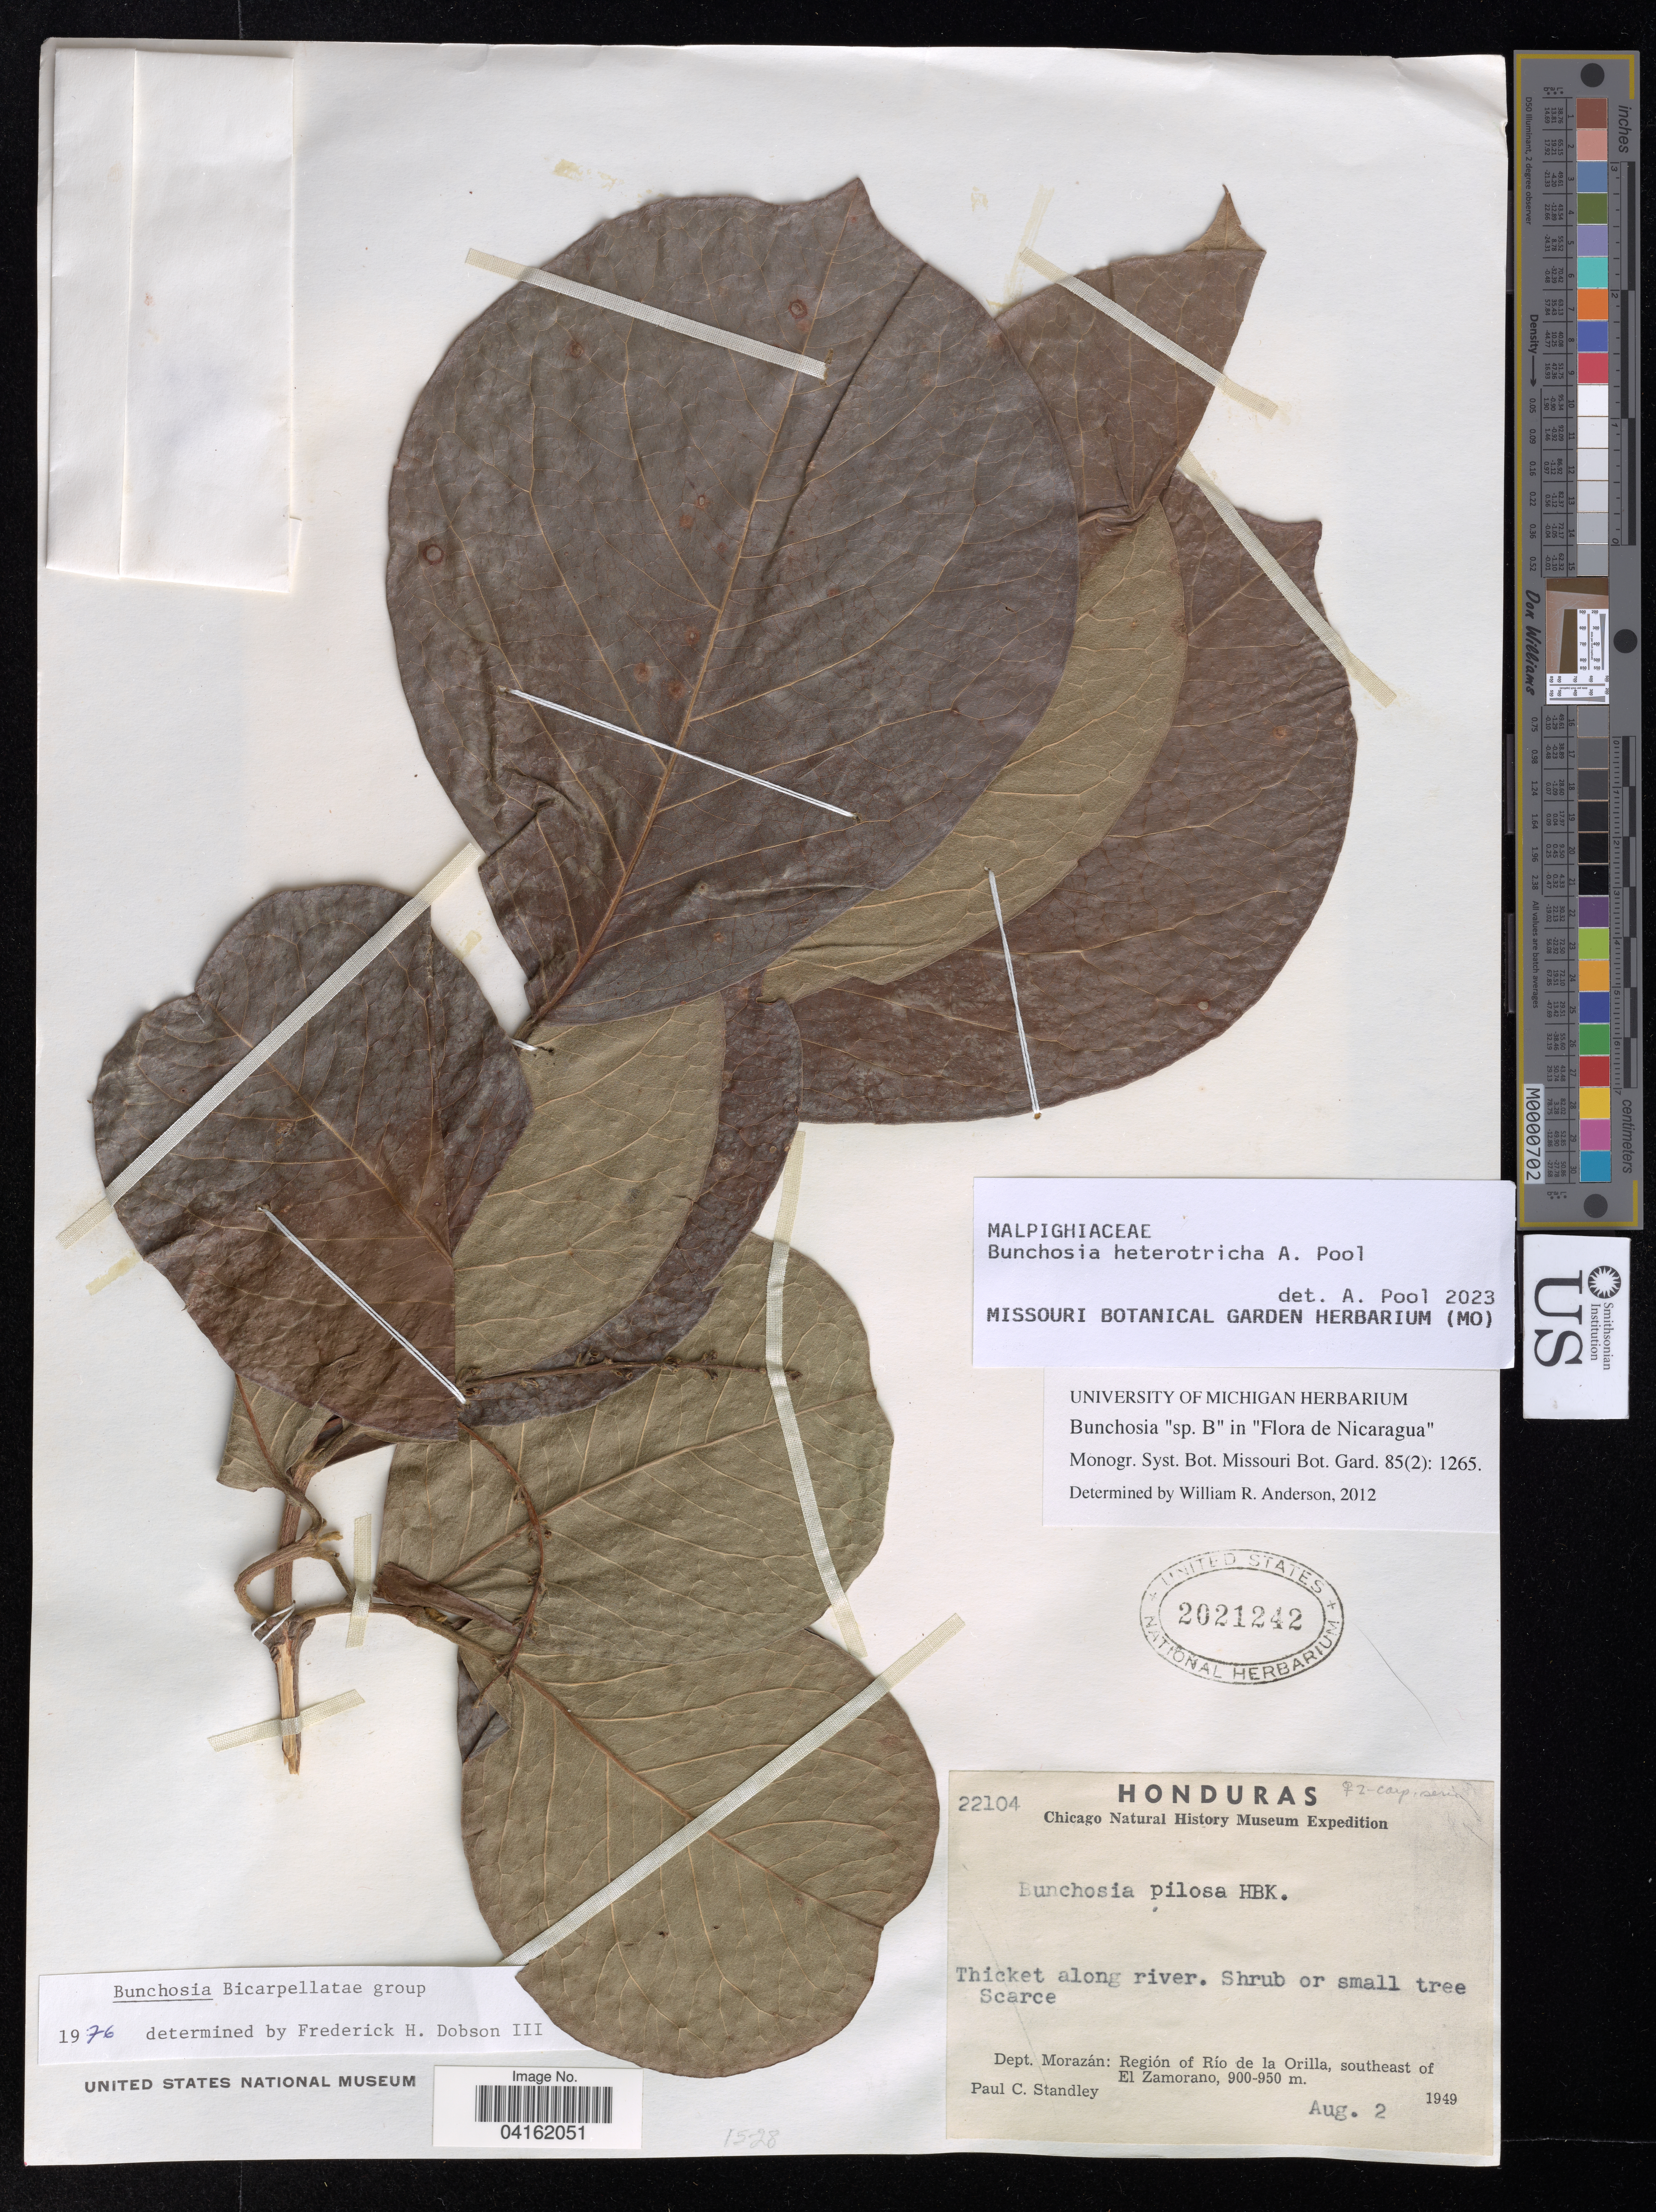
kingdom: Plantae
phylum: Tracheophyta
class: Magnoliopsida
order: Malpighiales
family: Malpighiaceae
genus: Bunchosia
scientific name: Bunchosia heterotricha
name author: A. Pool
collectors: P. C. Standley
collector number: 22104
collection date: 1949-08-02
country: Honduras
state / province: Fco. Morazán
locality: Región of Río de la Orilla, southeast of El Zamorano.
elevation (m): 900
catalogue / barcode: US 2021242